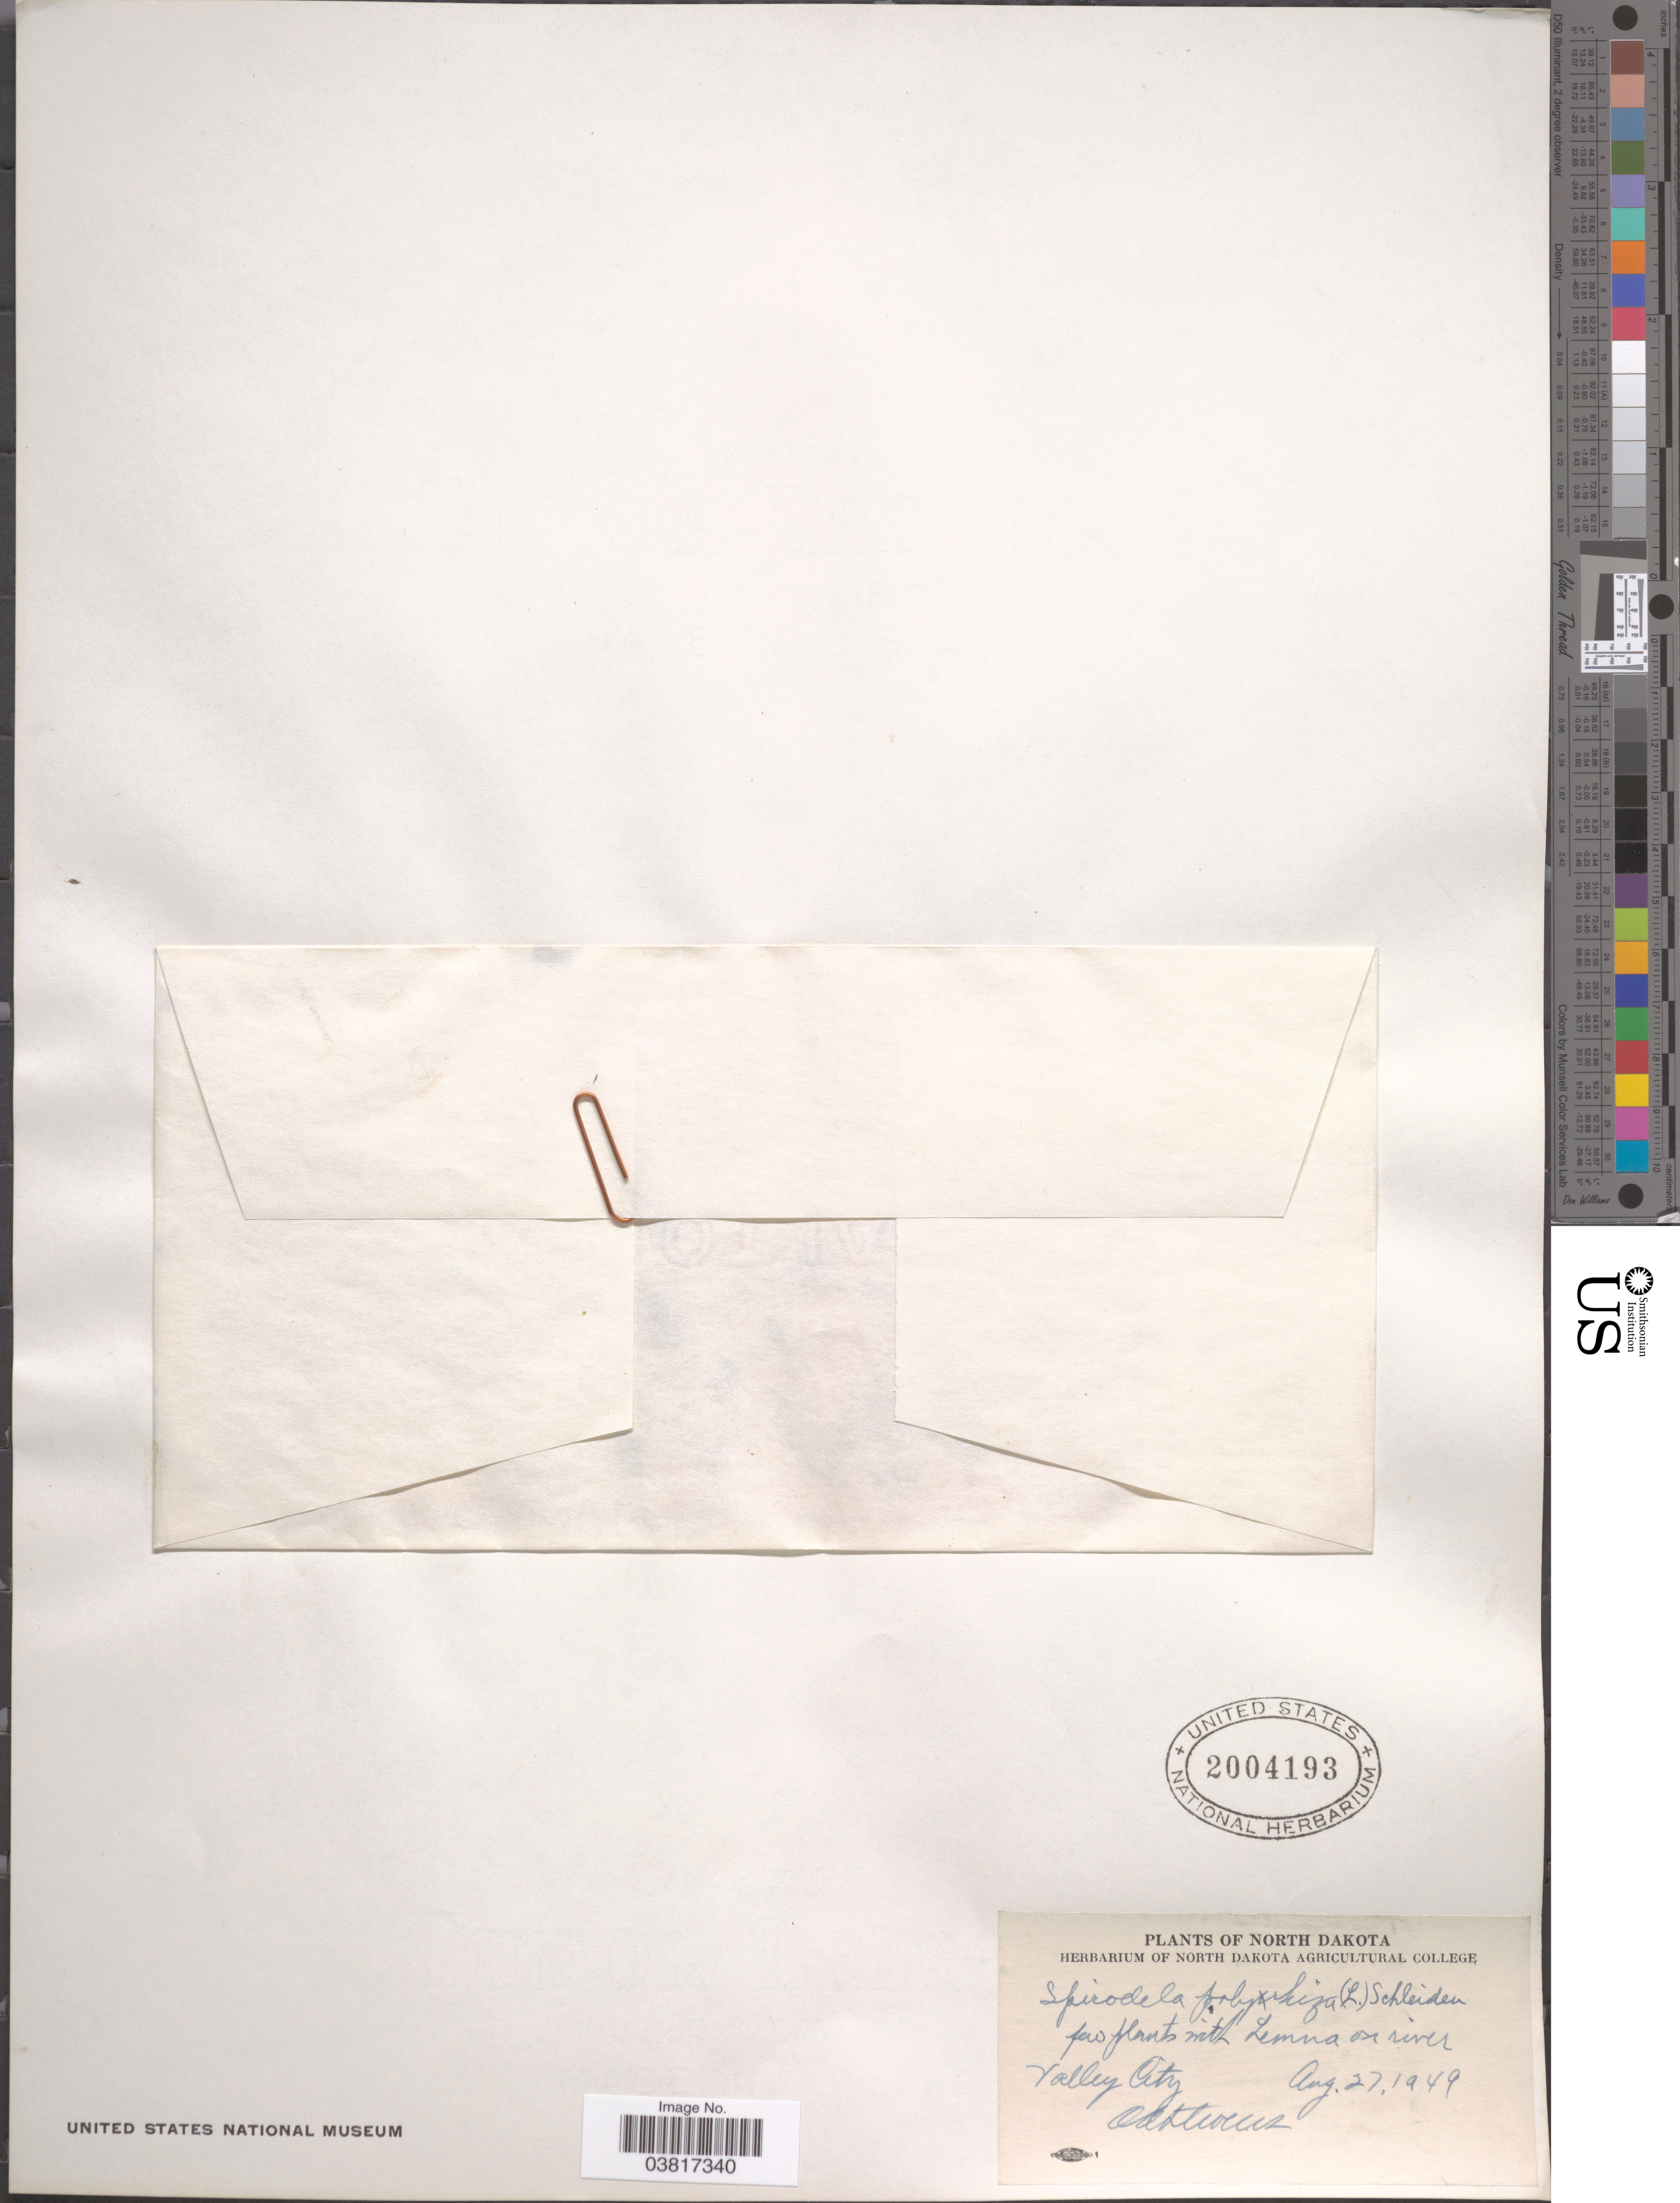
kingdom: Plantae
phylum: Tracheophyta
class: Liliopsida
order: Alismatales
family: Araceae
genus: Spirodela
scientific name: Spirodela polyrrhiza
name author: (L.) Schleid.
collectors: O. A. Stevens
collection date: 1949-08-27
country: United States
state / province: North Dakota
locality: Valley City.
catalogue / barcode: US 2004193